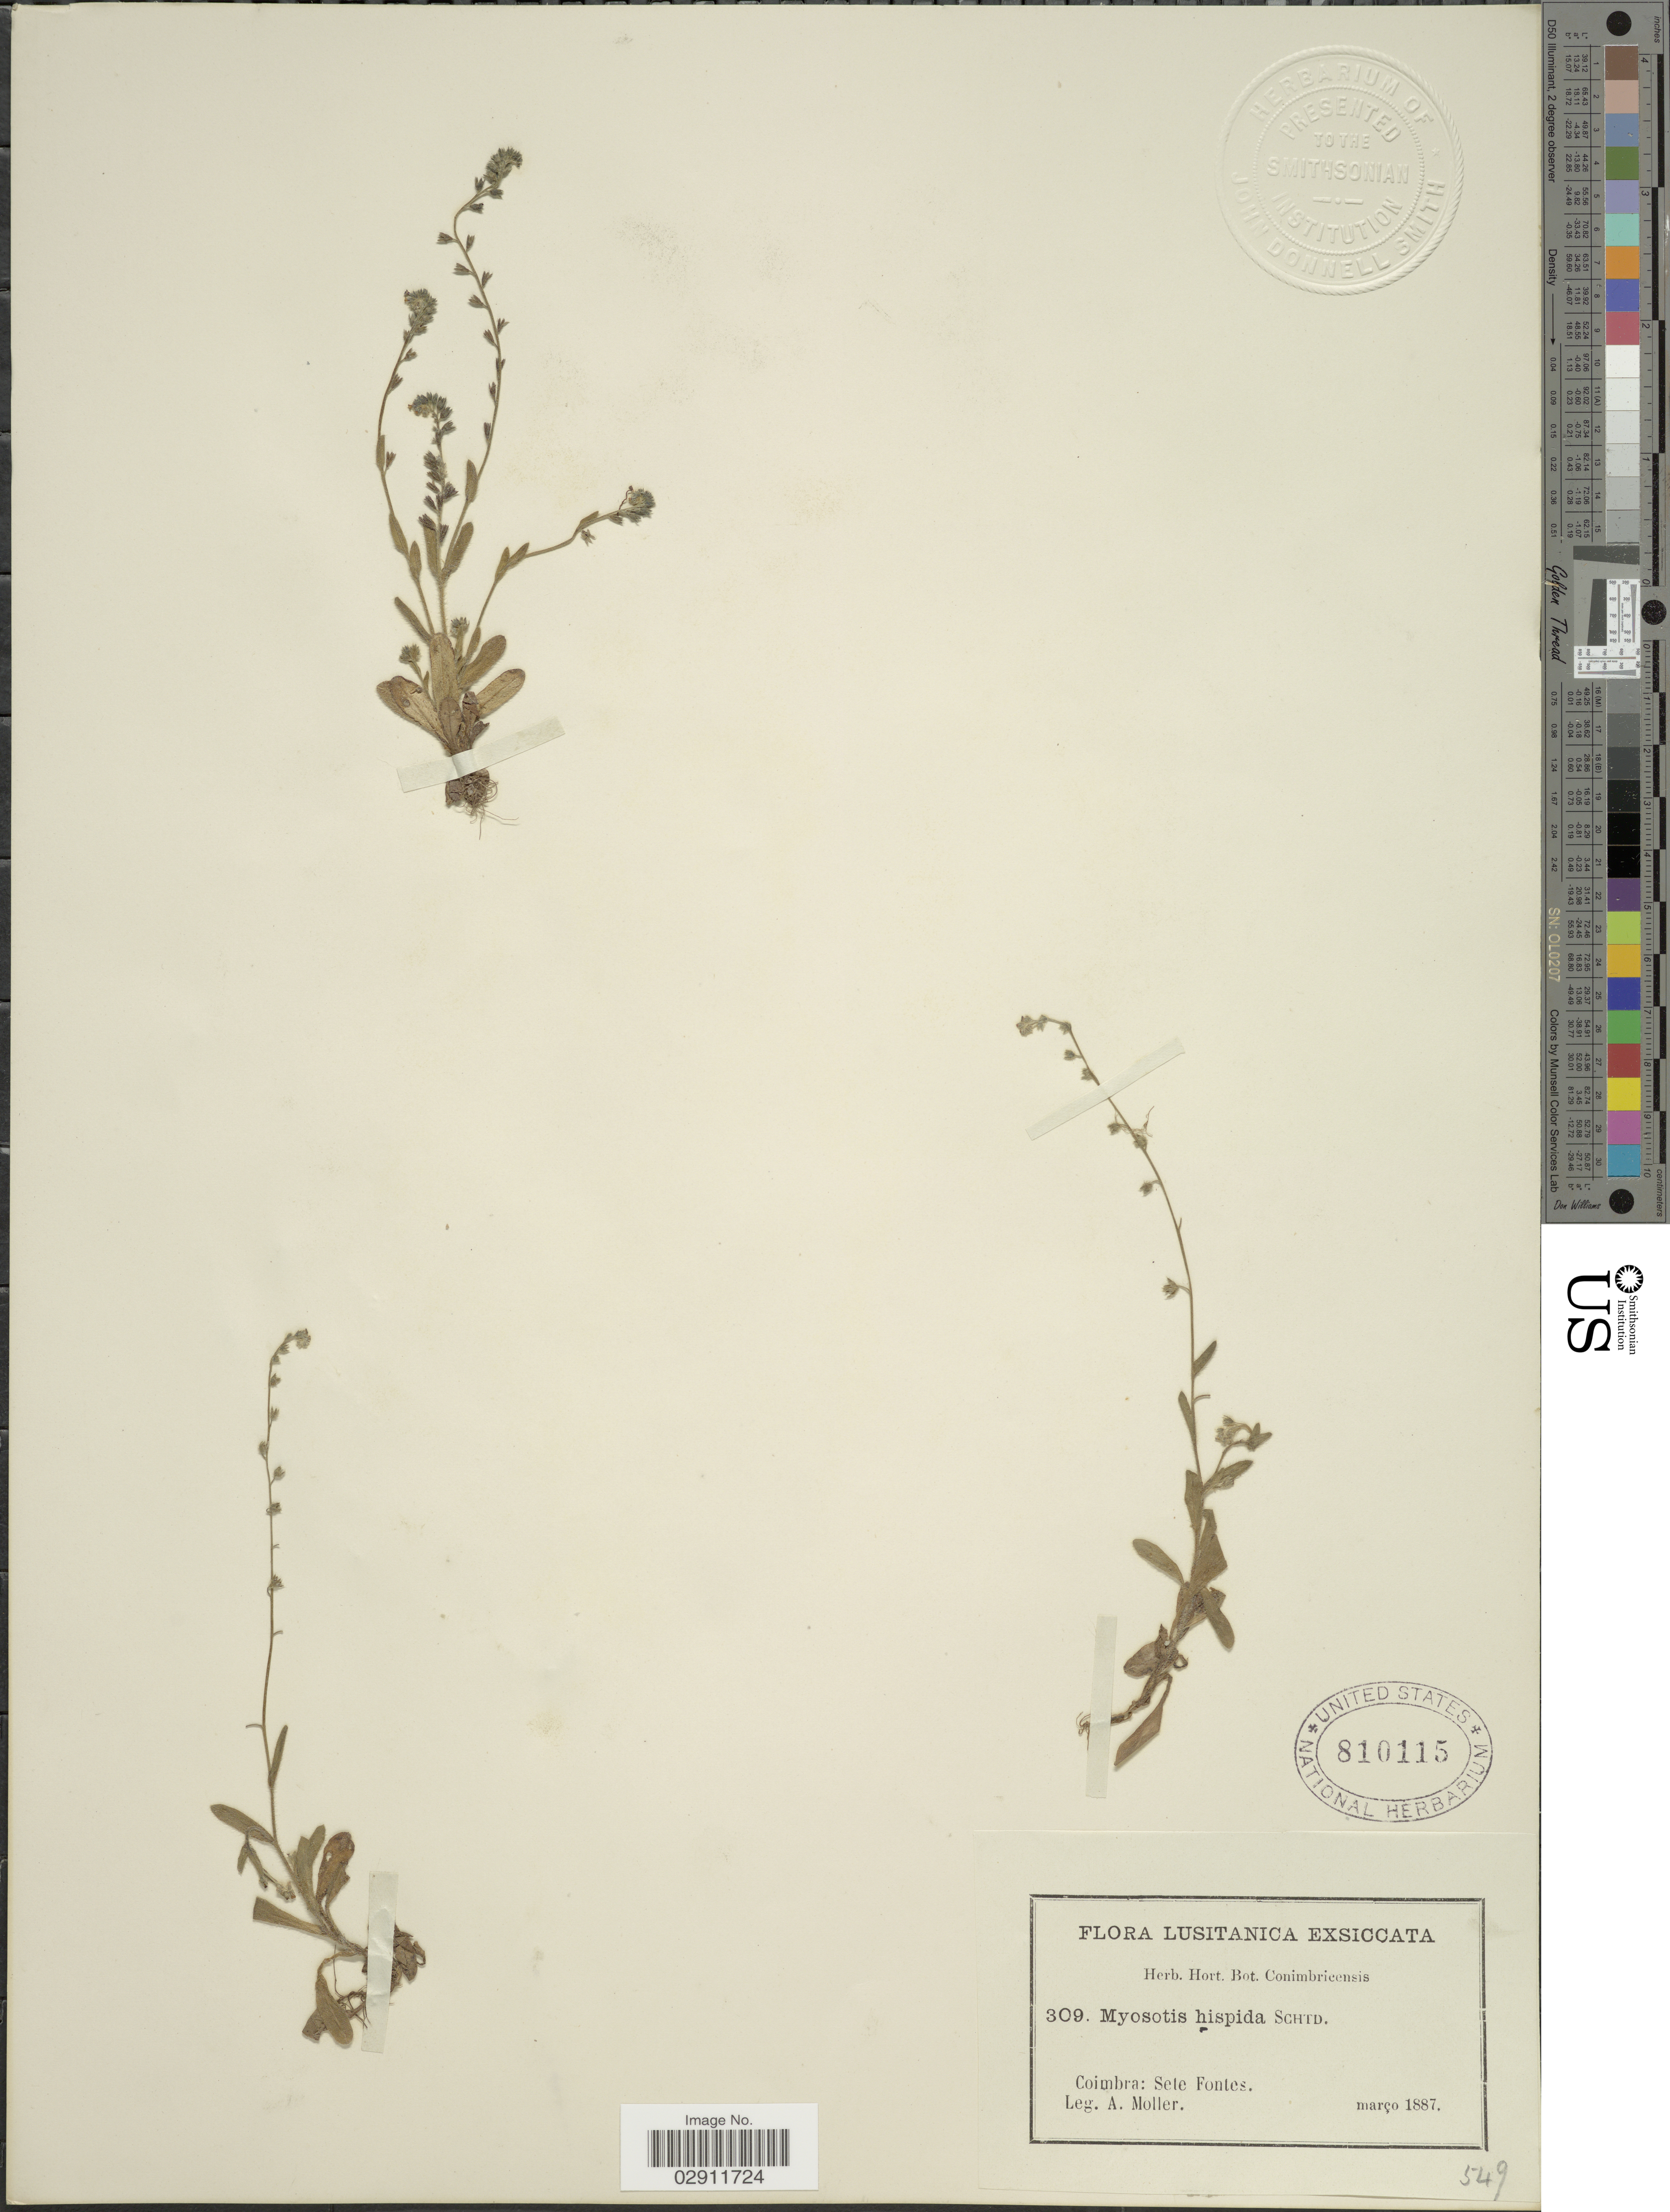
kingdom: Plantae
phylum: Tracheophyta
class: Magnoliopsida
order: Boraginales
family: Boraginaceae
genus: Myosotis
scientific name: Myosotis hispida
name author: Schltdl.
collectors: A. Moller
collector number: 309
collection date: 1887-03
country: Portugal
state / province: Coimbra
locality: Sete Fontes.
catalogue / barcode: US 810115